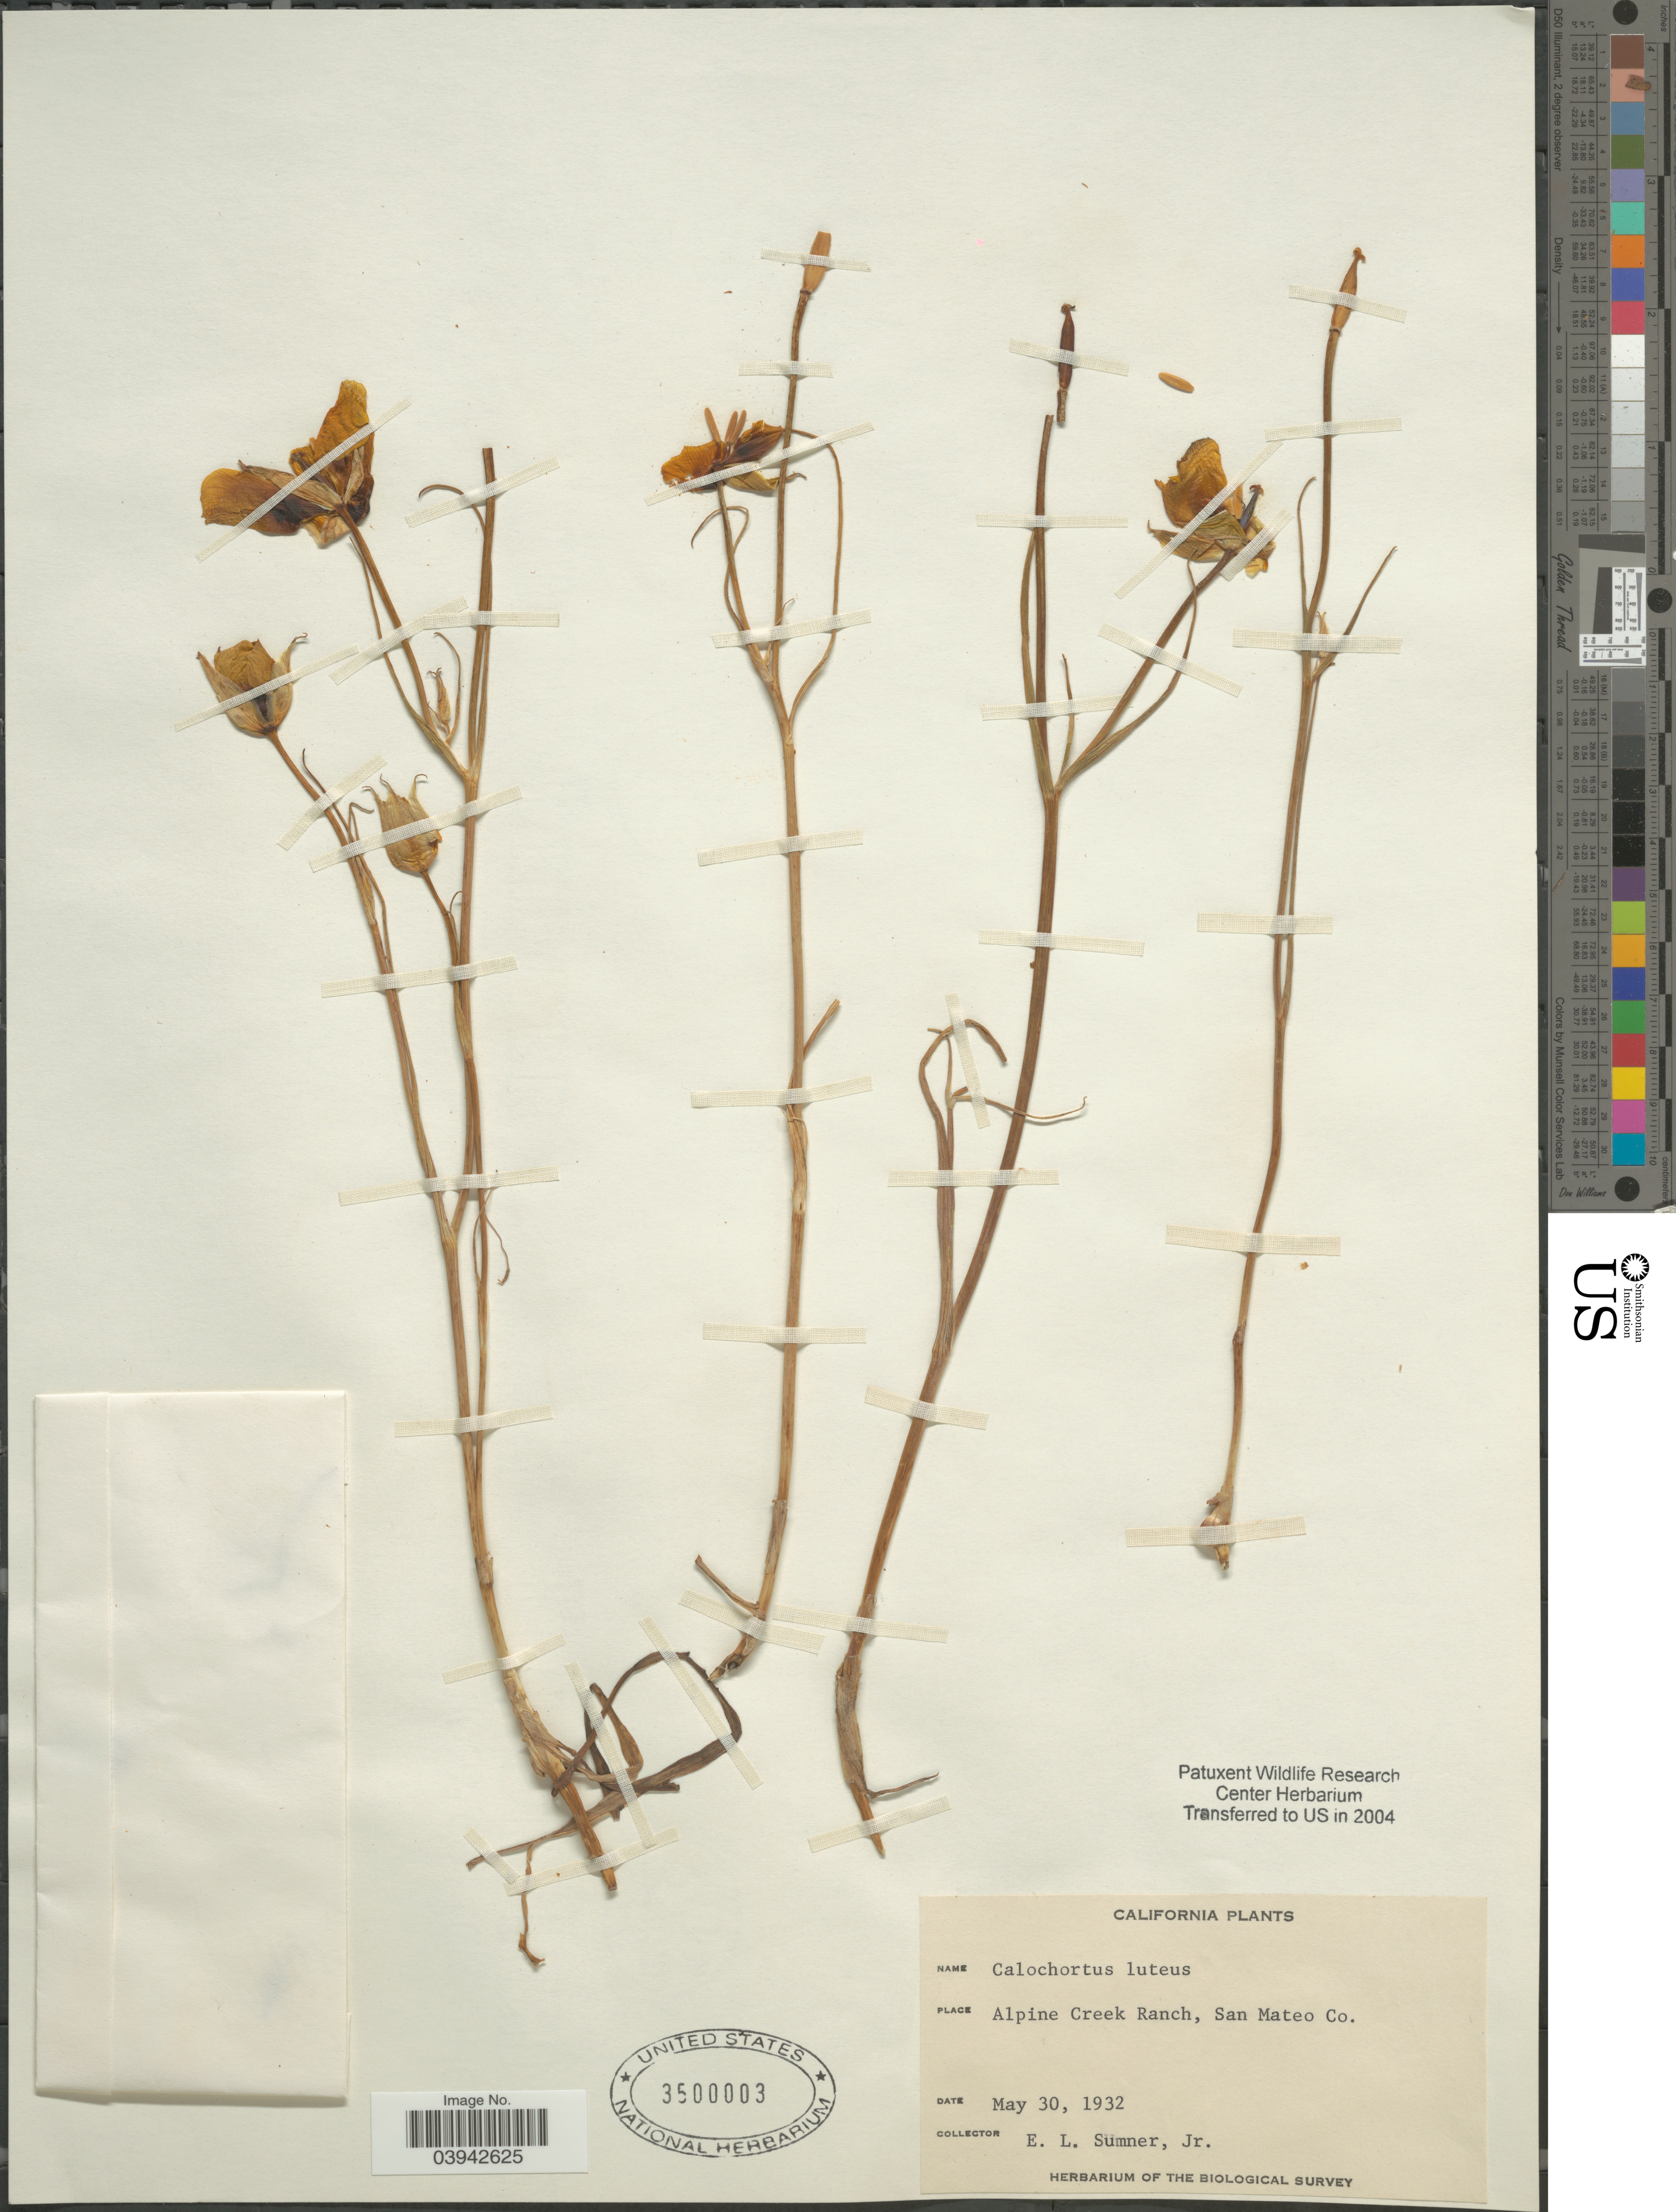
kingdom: Plantae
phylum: Tracheophyta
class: Liliopsida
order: Liliales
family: Liliaceae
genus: Calochortus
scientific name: Calochortus luteus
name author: Douglas ex Lindl.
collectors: E. Sumner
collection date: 1932-05-30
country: United States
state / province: California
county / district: San Mateo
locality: Alpine Creek Ranch, San Mateo Co.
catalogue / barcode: US 3500003